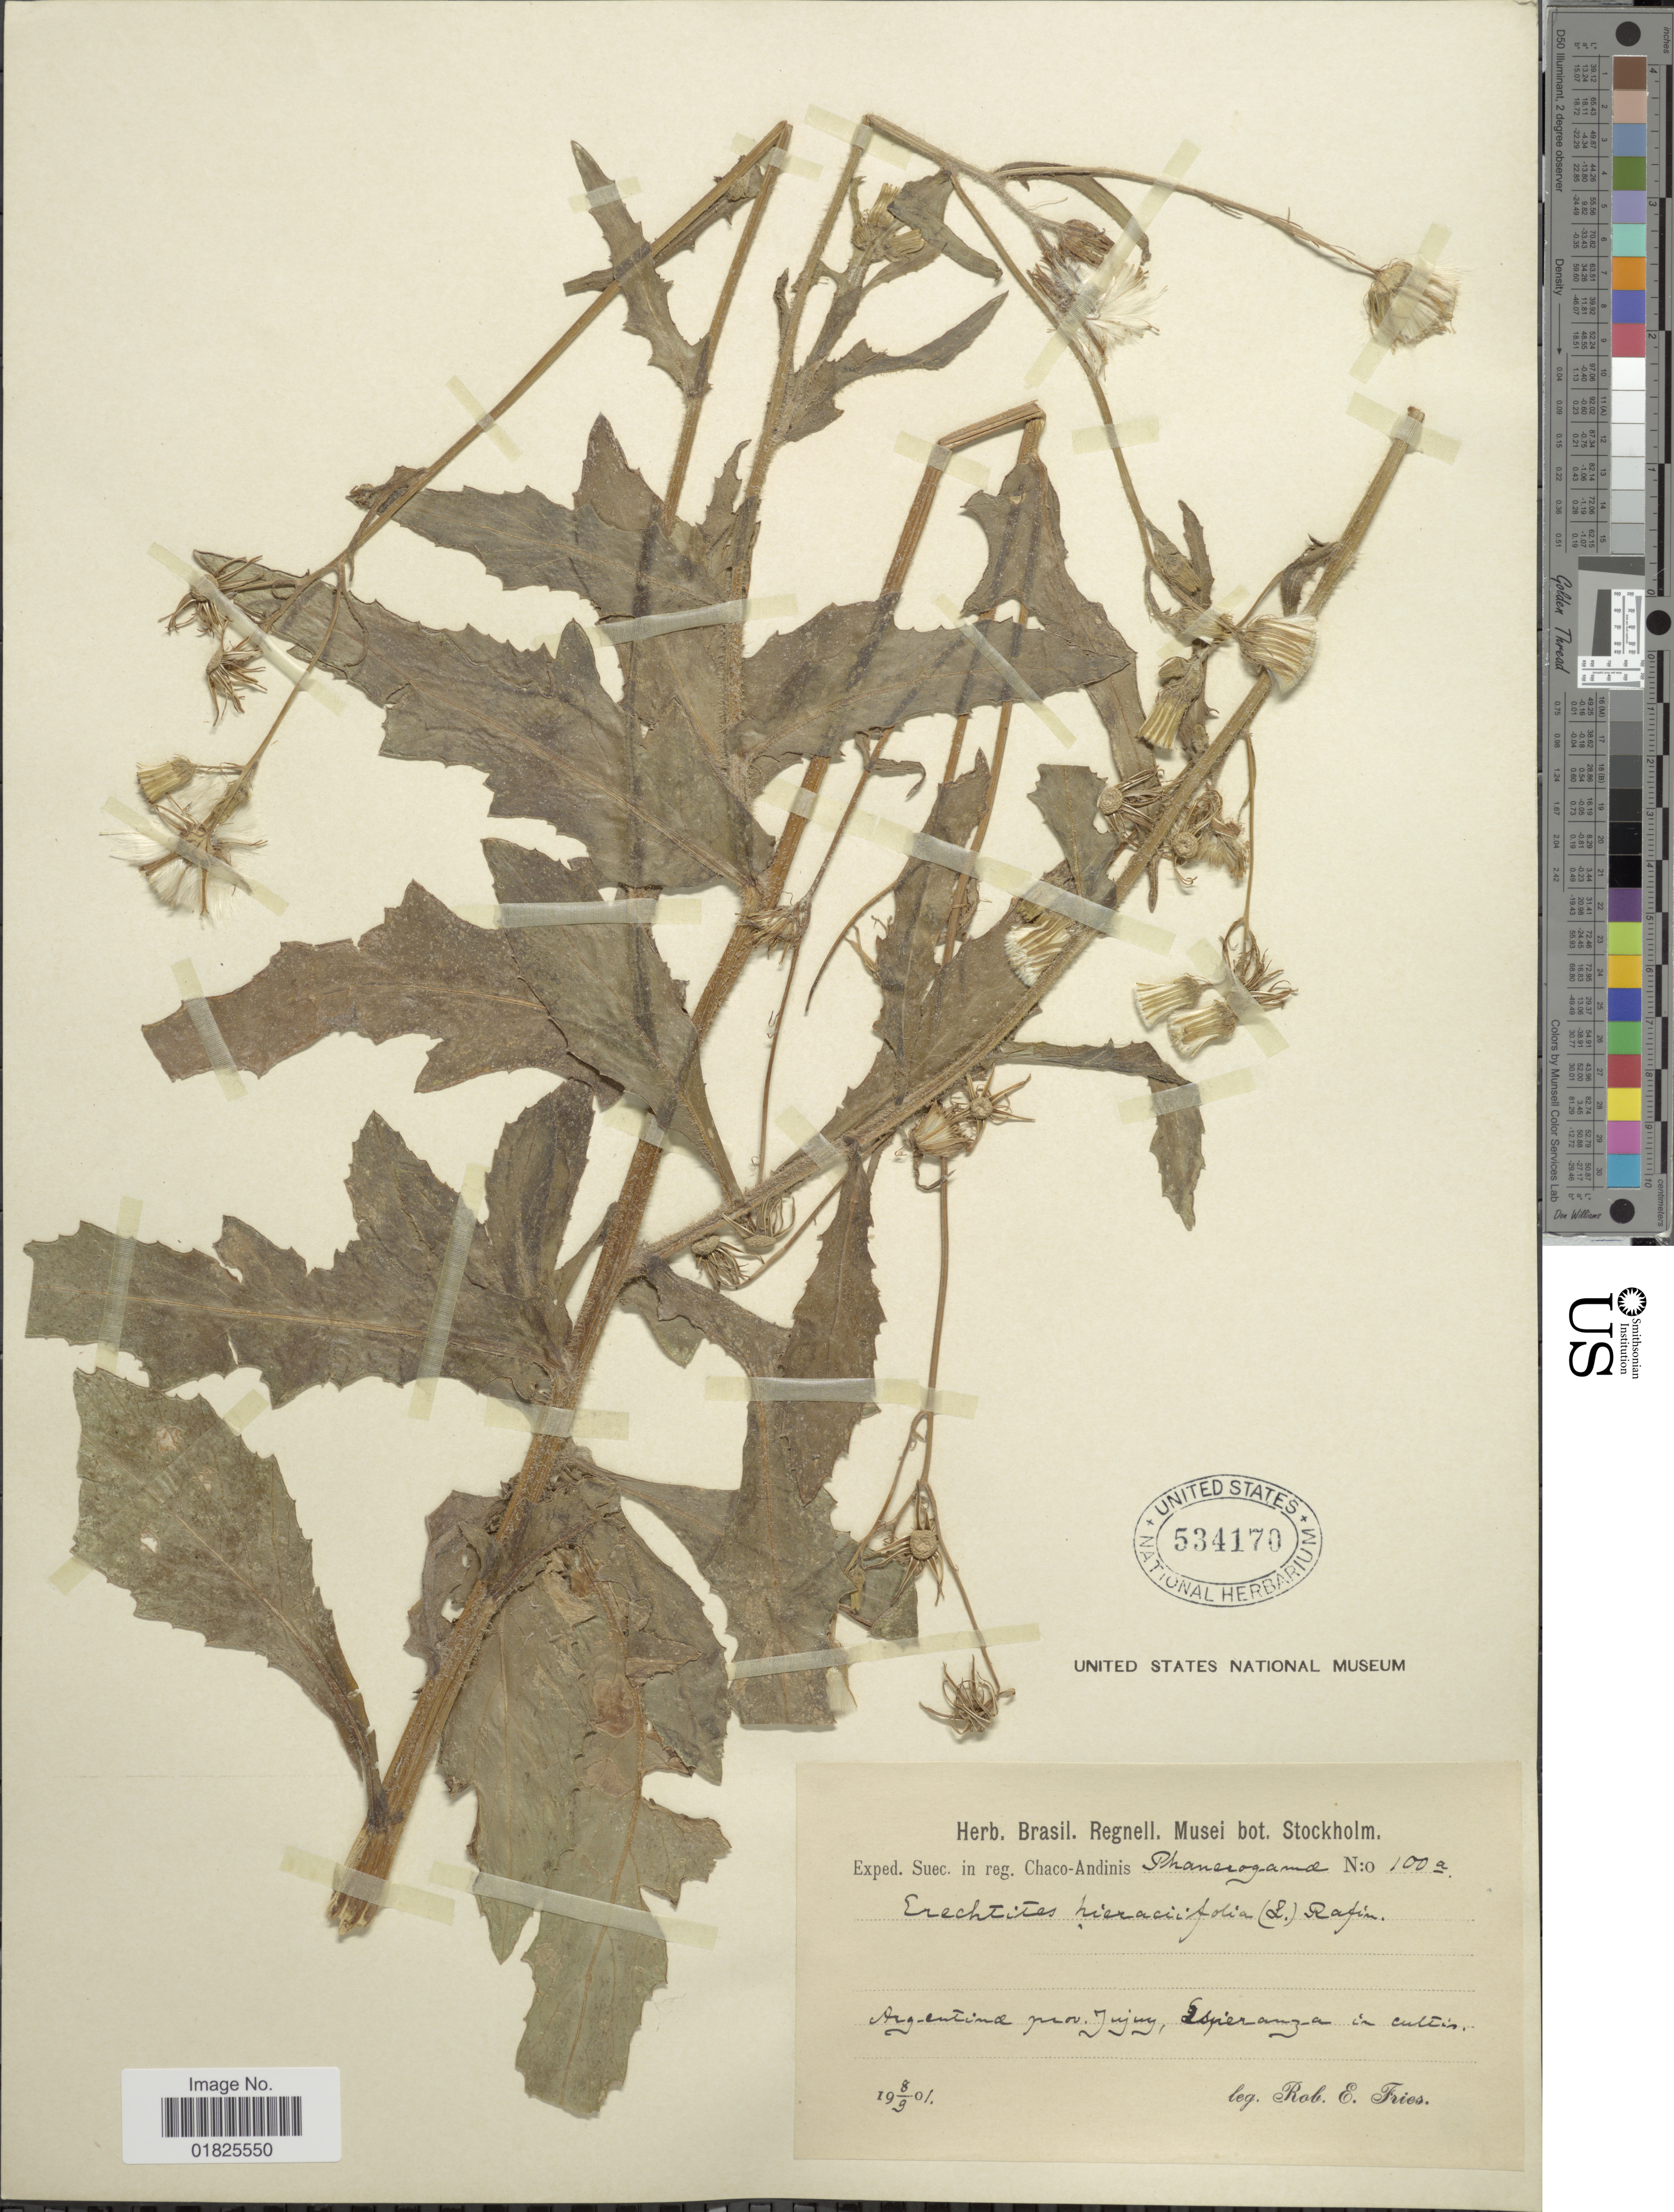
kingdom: Plantae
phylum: Tracheophyta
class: Magnoliopsida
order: Asterales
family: Asteraceae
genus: Erechtites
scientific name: Erechtites hieraciifolius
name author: (L.) Raf. ex DC.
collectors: R. E. Fries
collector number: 100a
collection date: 1901-09-08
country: Argentina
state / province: Jujuy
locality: Esperanza in cultis.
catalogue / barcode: US 534170